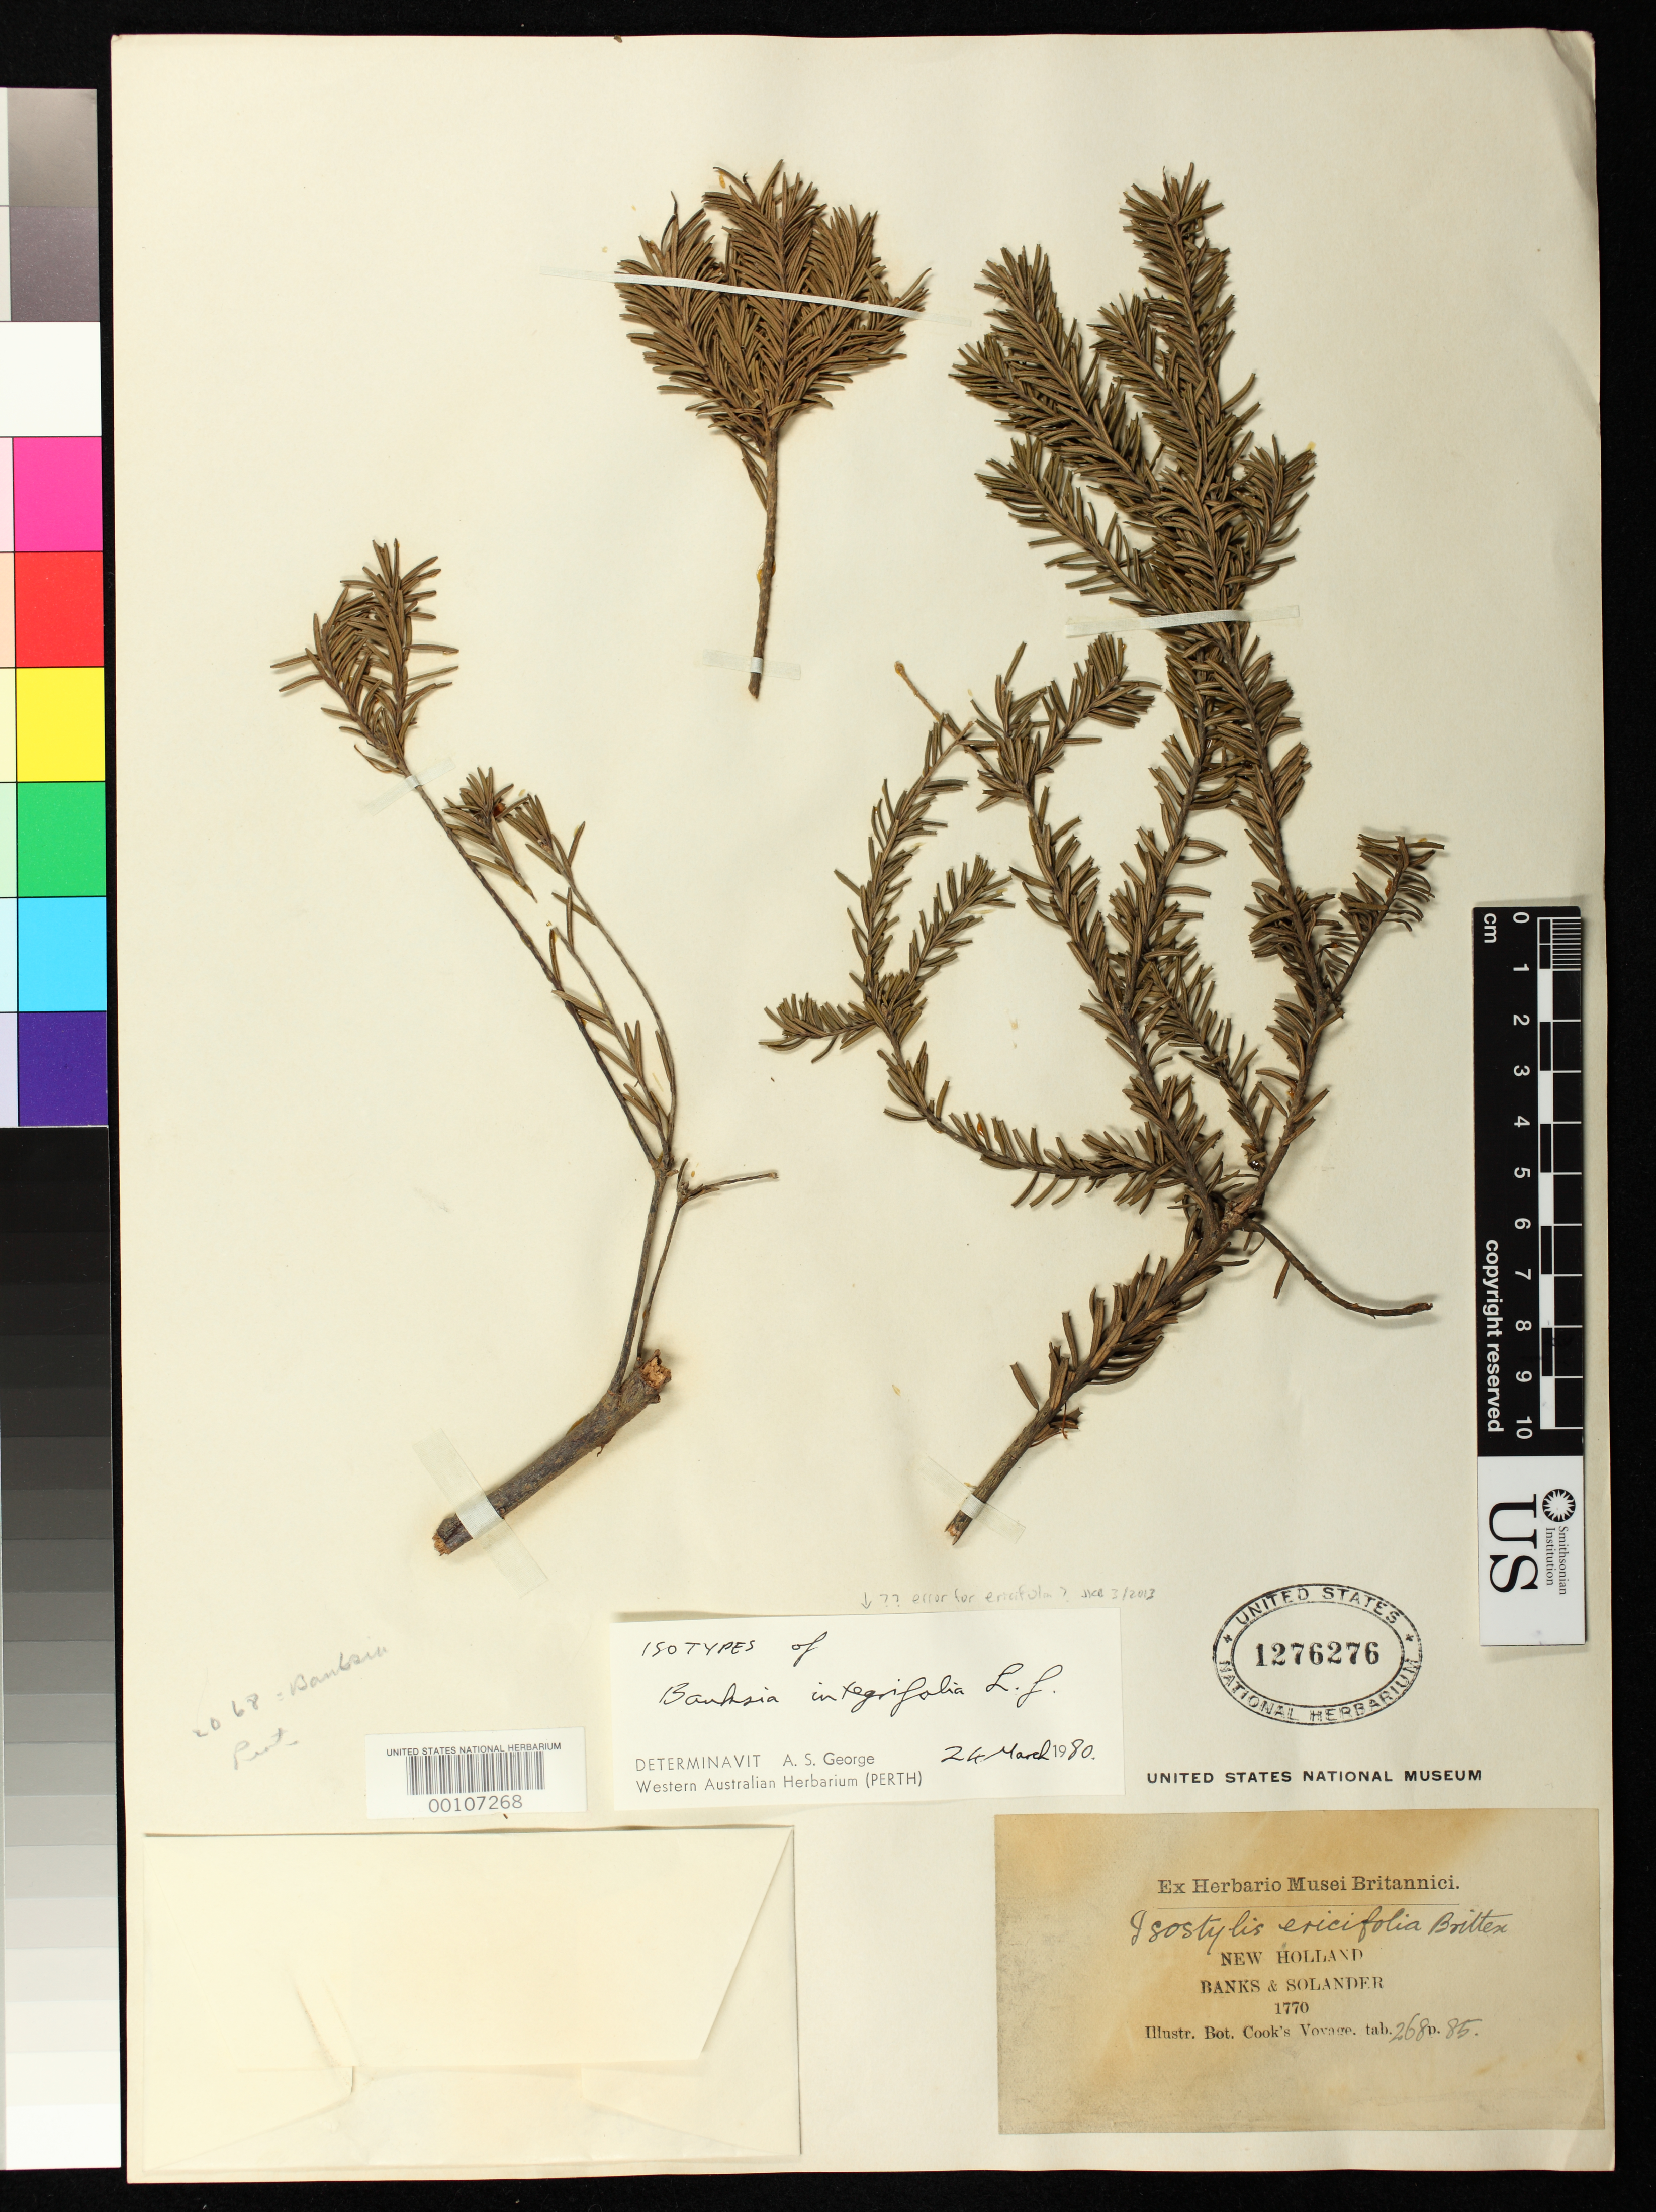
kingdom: Plantae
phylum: Tracheophyta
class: Magnoliopsida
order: Proteales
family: Proteaceae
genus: Banksia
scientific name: Banksia ericifolia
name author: L. f.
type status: Isotype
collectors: J. Banks & D. C. Solander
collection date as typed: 1770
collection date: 1770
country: Australia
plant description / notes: Annotated by A.S. George (1980) as "isotypes of Banksia integrifolia L.f.", apparently in error; specimens are Banksia ericifolia L.f. and presumably types of that name. Another (presumed) isotype of B. ericifolia is mounted on the same sheet with B. integrifolia and is filed under that name.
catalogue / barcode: US 1276276